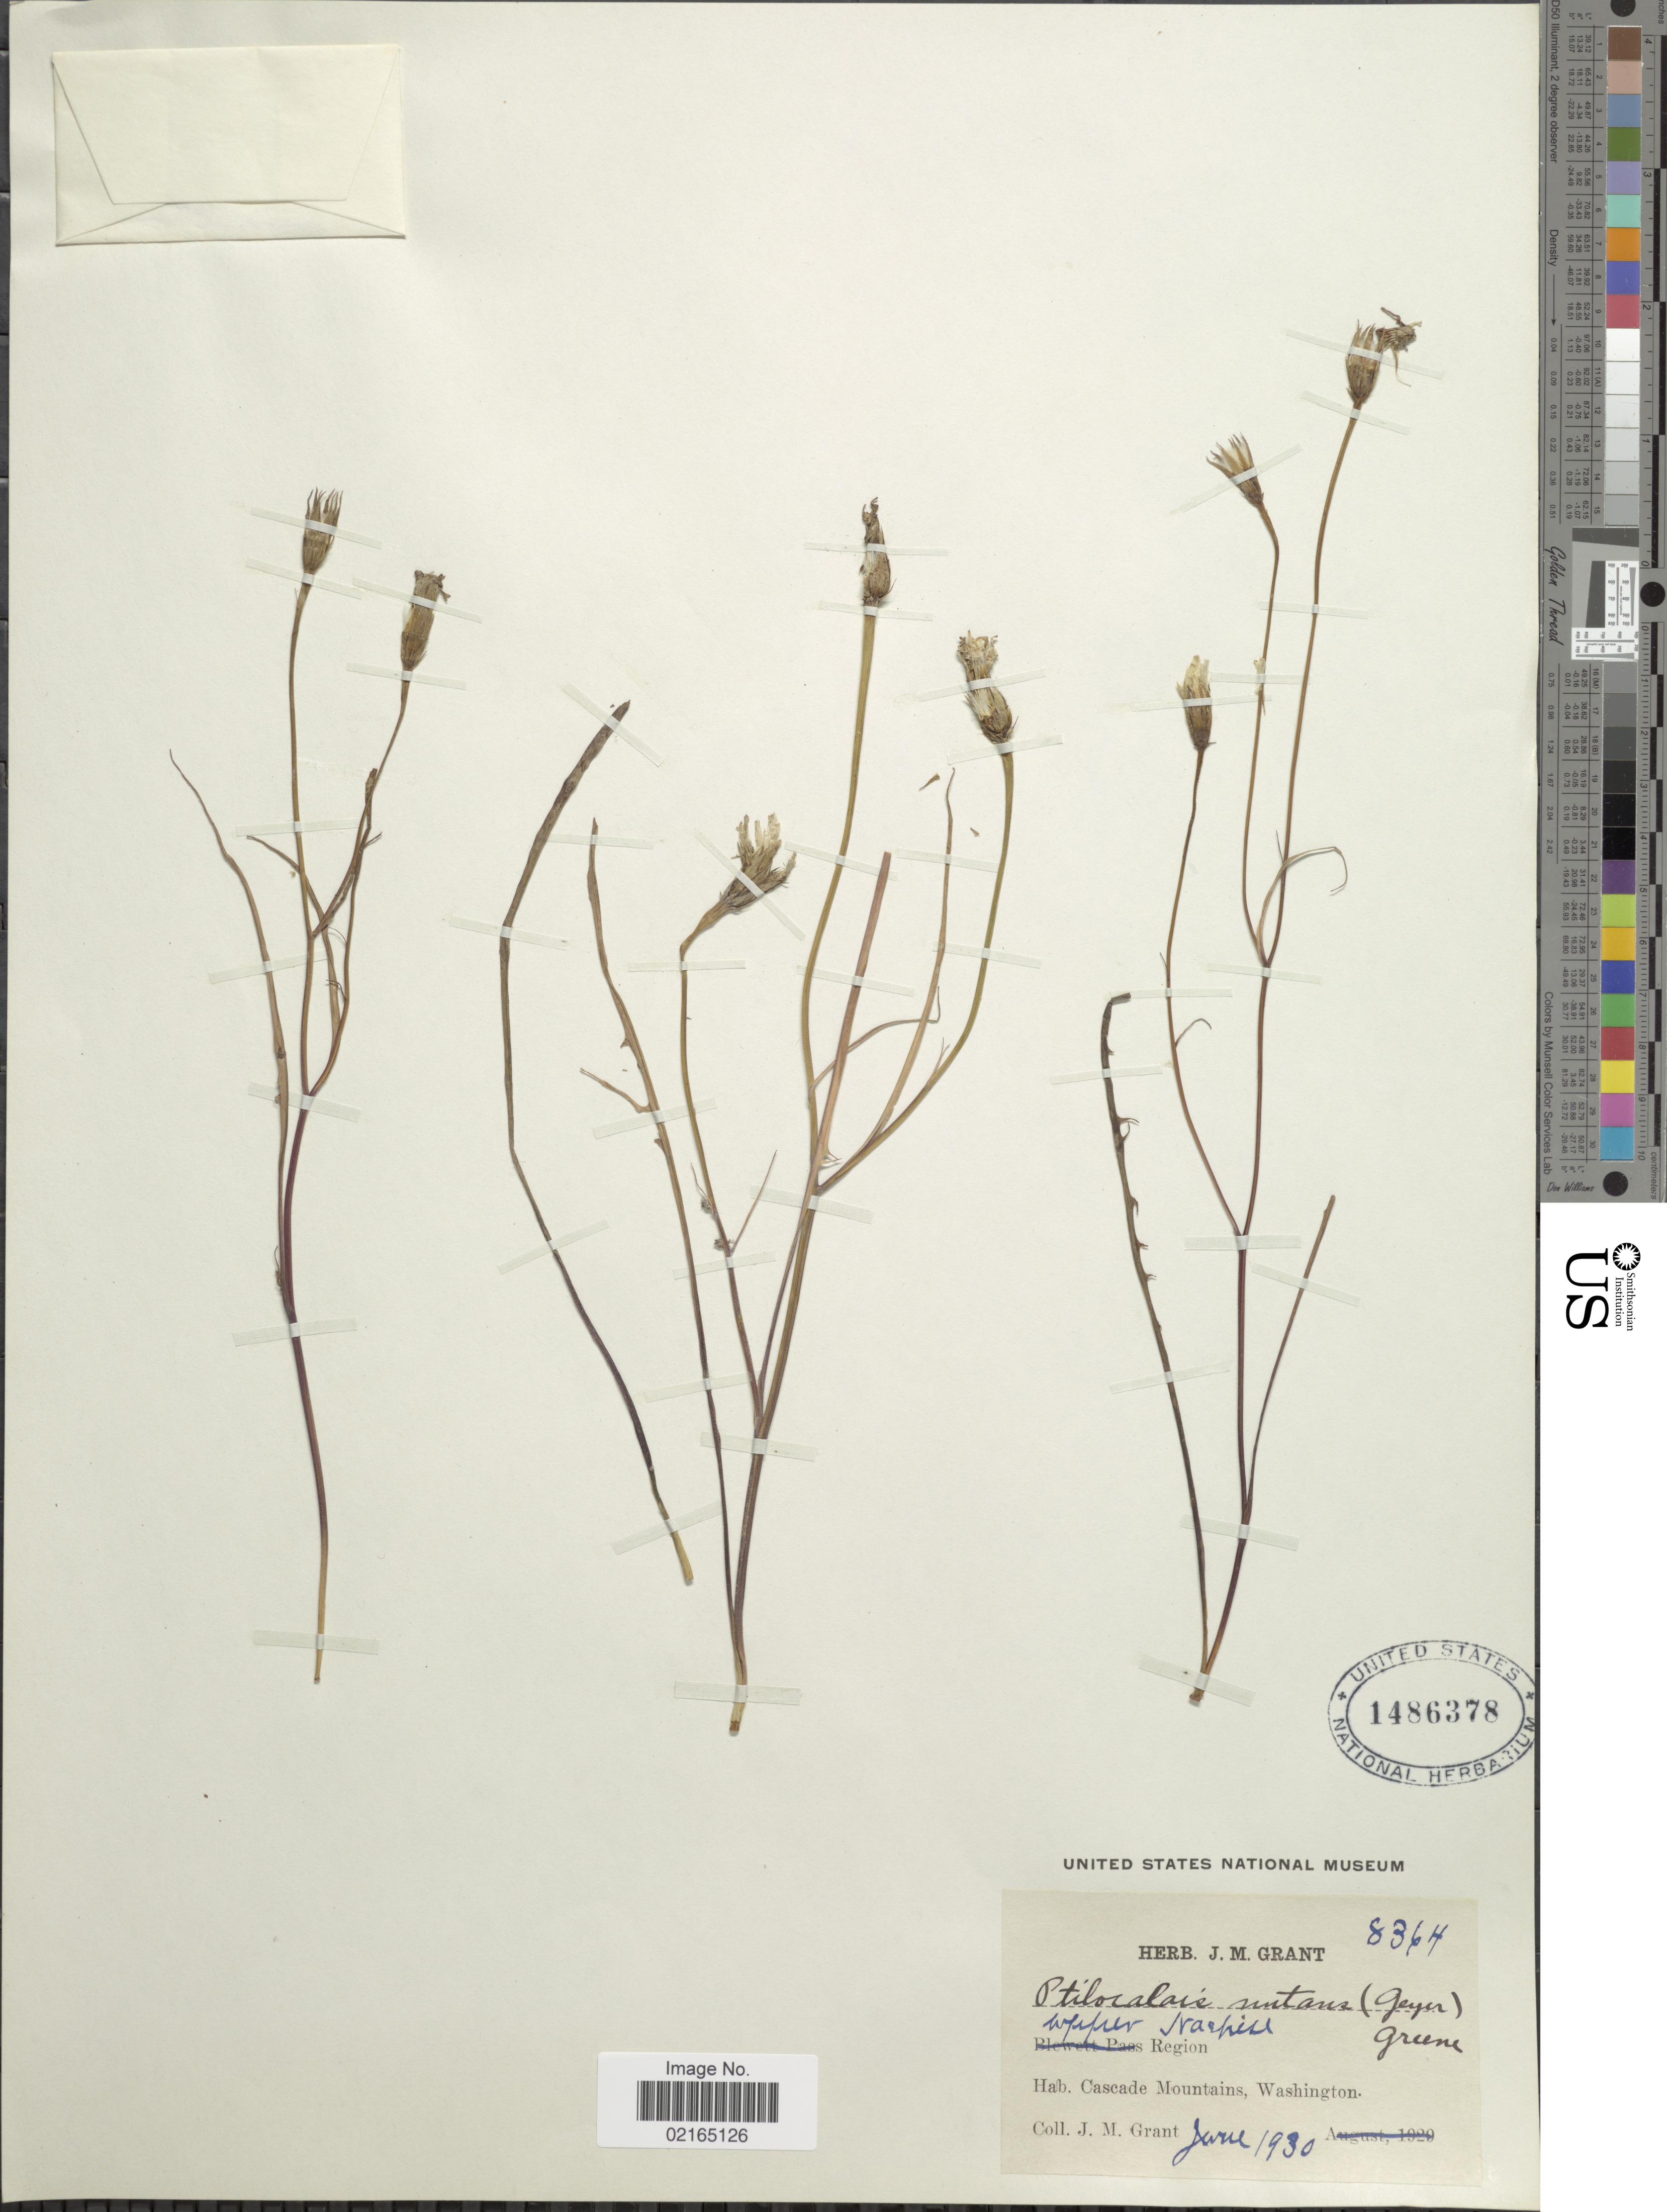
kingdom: Plantae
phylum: Tracheophyta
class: Magnoliopsida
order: Asterales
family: Asteraceae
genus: Microseris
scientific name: Microseris nutans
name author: (Hook.) Sch. Bip.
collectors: J. M. Grant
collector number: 8364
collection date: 1930-06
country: United States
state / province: Washington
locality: Upper Naches Region, Cascade Mountains.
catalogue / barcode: US 148378